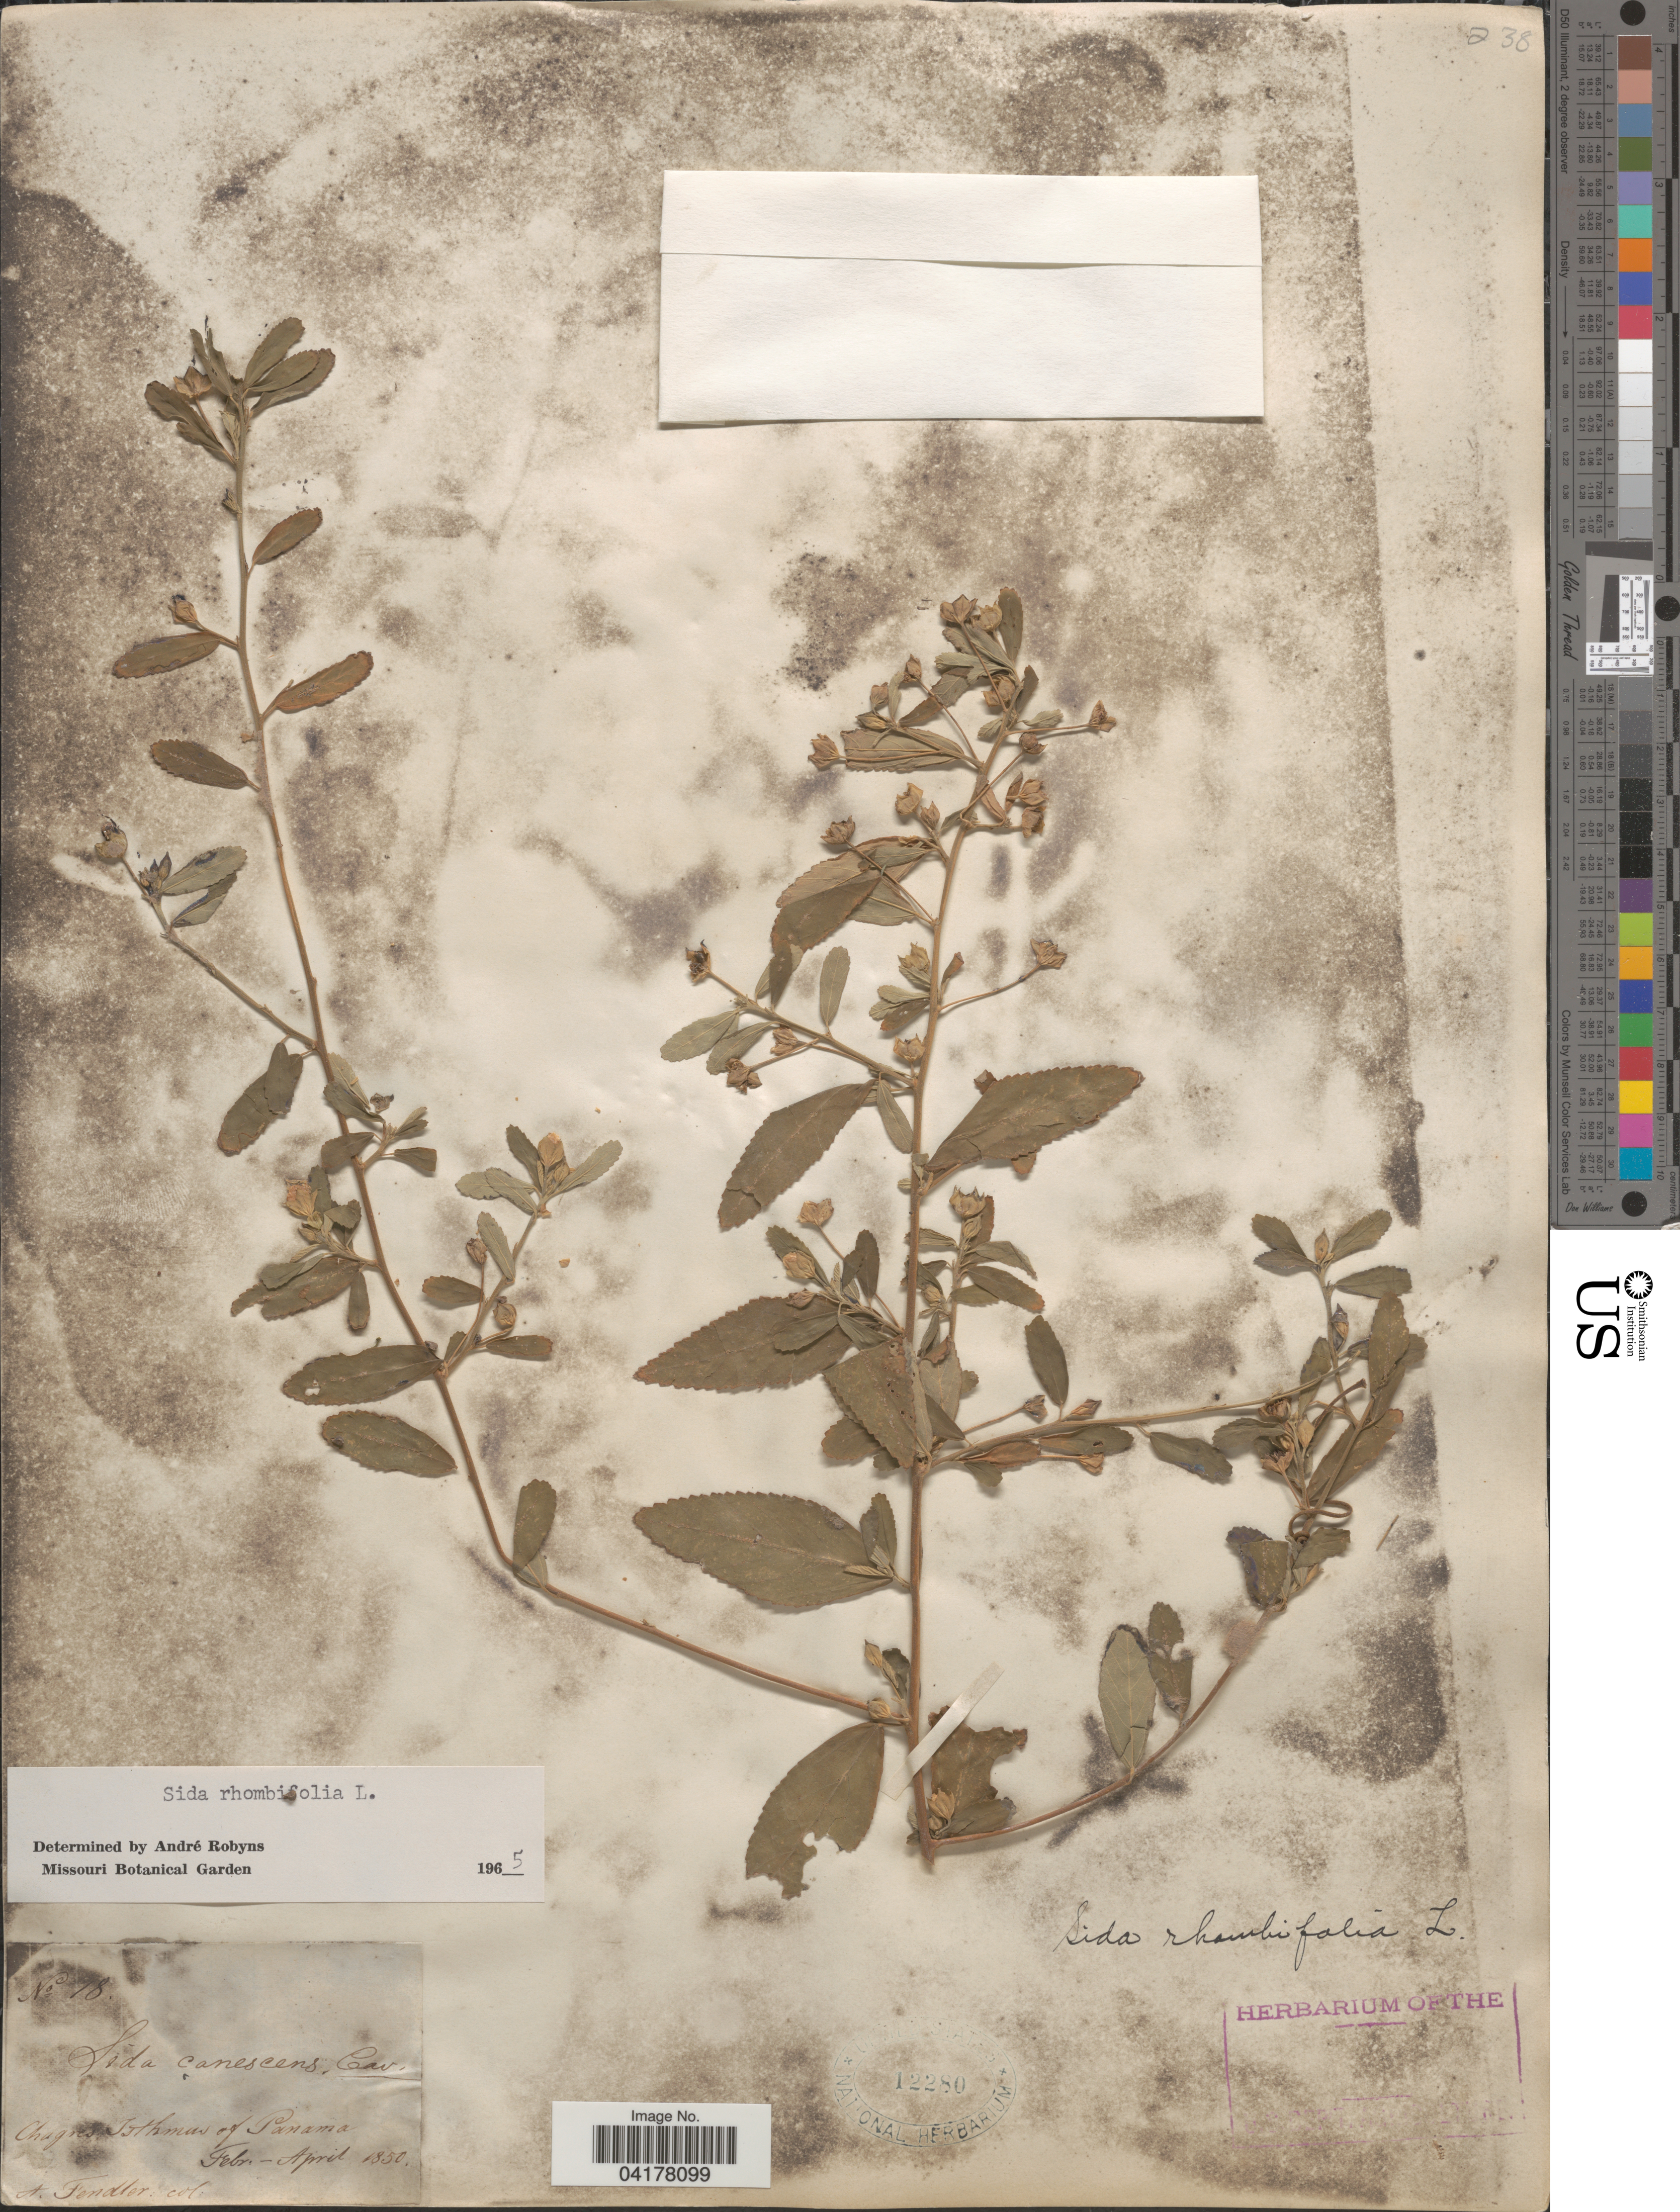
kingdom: Plantae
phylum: Tracheophyta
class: Magnoliopsida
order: Malvales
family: Malvaceae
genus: Sida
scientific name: Sida rhombifolia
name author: L.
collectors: A. Fendler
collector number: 18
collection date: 1850-02/1850-04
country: Panama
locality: Chagres, Isthmus of Panama.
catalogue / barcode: US 12280